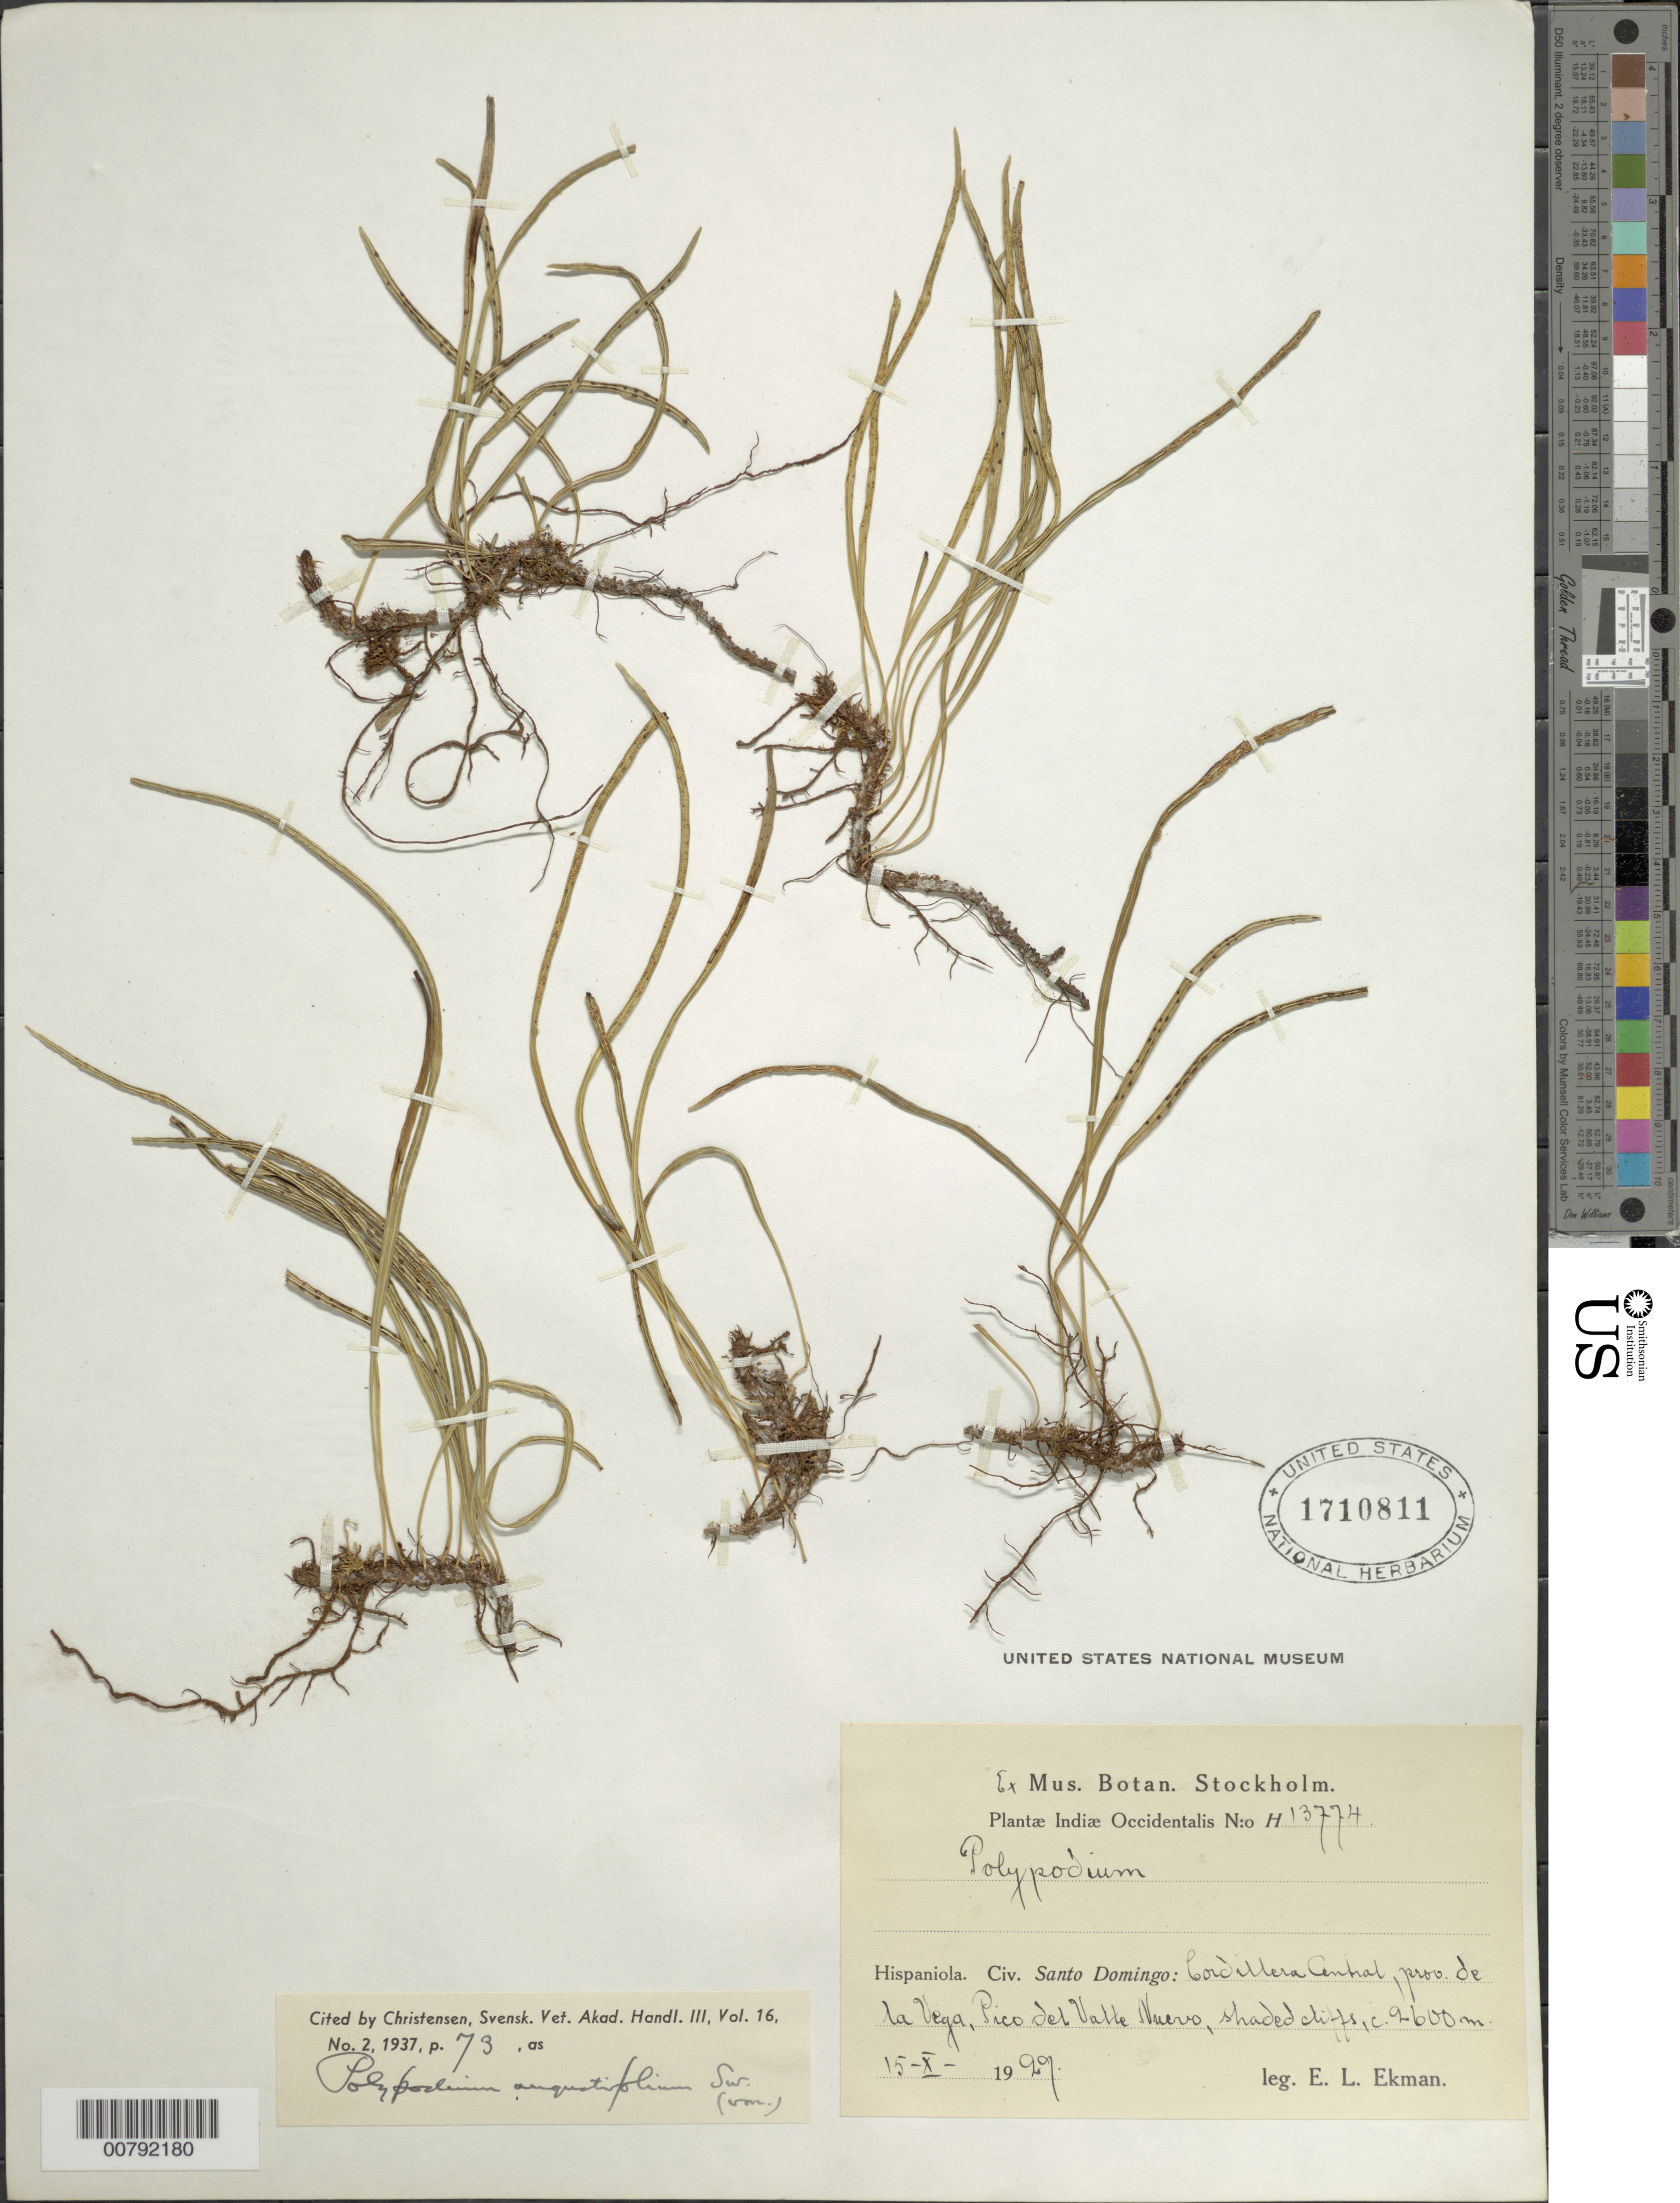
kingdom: Plantae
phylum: Tracheophyta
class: Polypodiopsida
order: Polypodiales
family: Polypodiaceae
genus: Campyloneurum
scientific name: Campyloneurum angustifolium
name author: (Sw.) Fée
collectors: E. L. Ekman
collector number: H 13774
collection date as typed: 15 Oct 1929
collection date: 1929-10-15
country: Dominican Republic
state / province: La Vega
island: Hispaniola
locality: Cordillera Central, Pico del Valle Nuevo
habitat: Shaded cliffs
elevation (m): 2600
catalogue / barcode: US 1710811